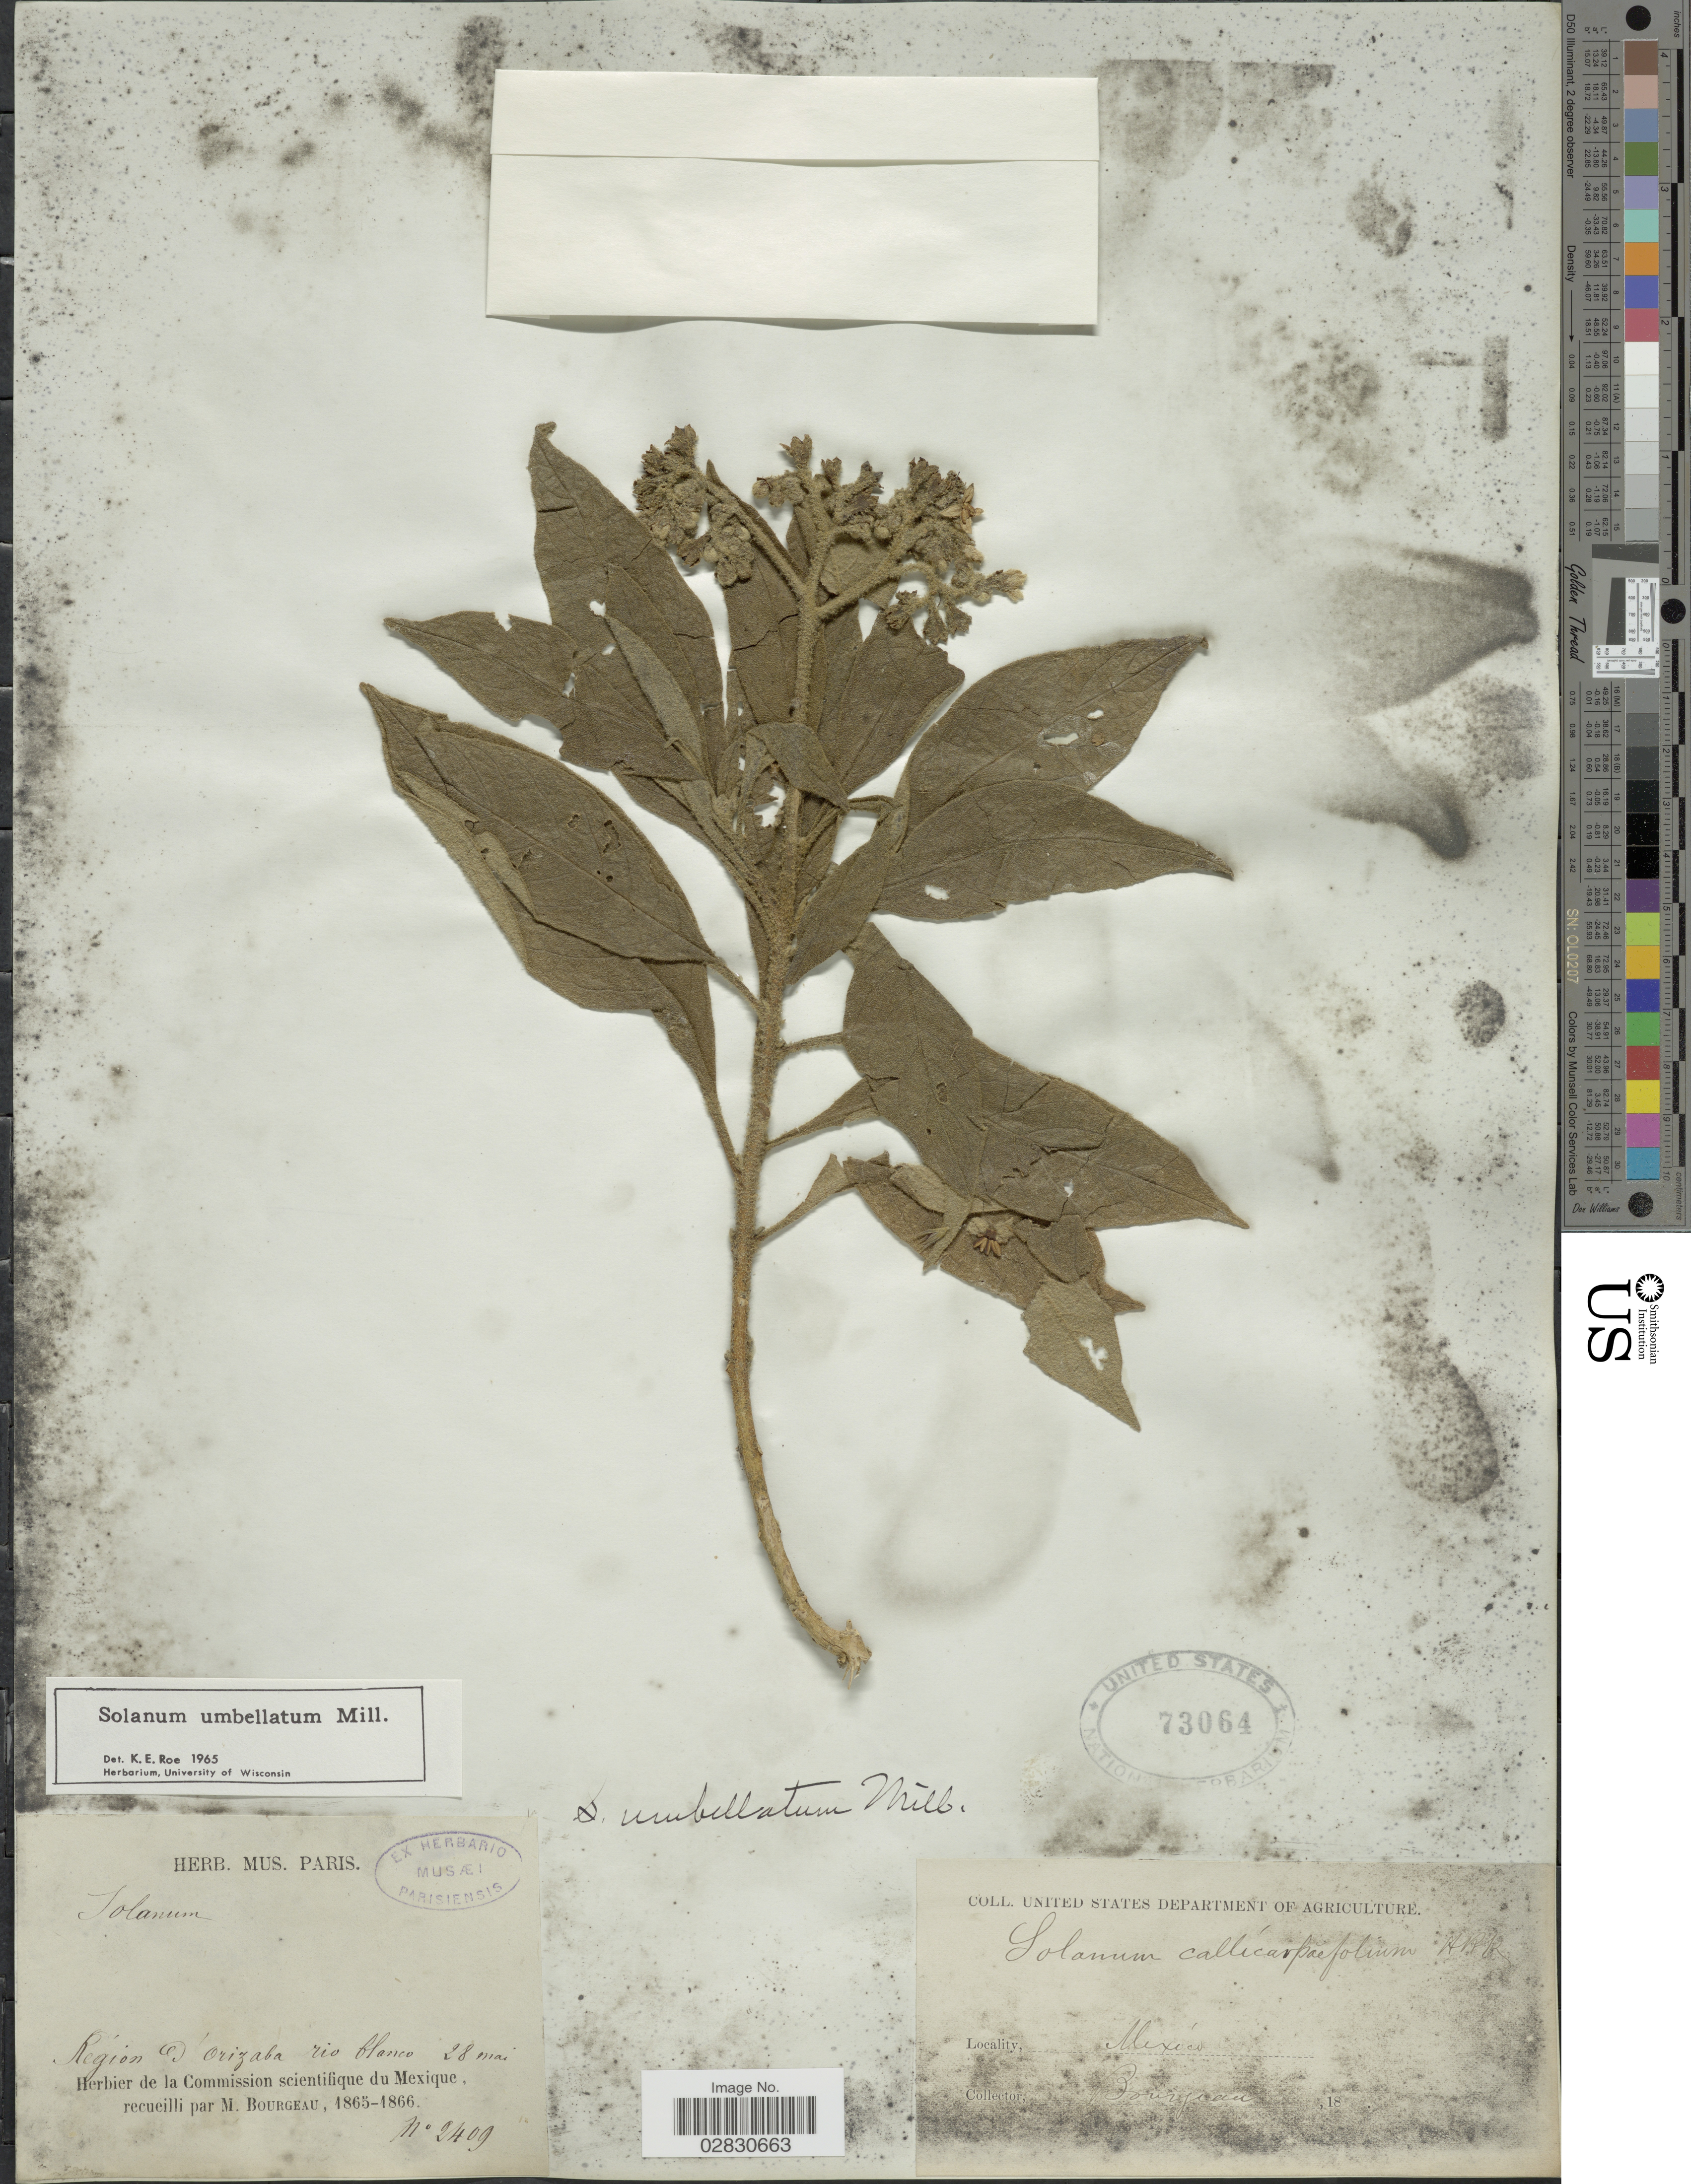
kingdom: Plantae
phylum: Tracheophyta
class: Magnoliopsida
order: Solanales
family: Solanaceae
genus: Solanum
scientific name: Solanum umbellatum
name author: Mill.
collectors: M. Bourgeau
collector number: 2409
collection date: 1865-05-28/1866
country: Mexico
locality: Región d'Orizaba, rio blanco.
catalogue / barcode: US 73064